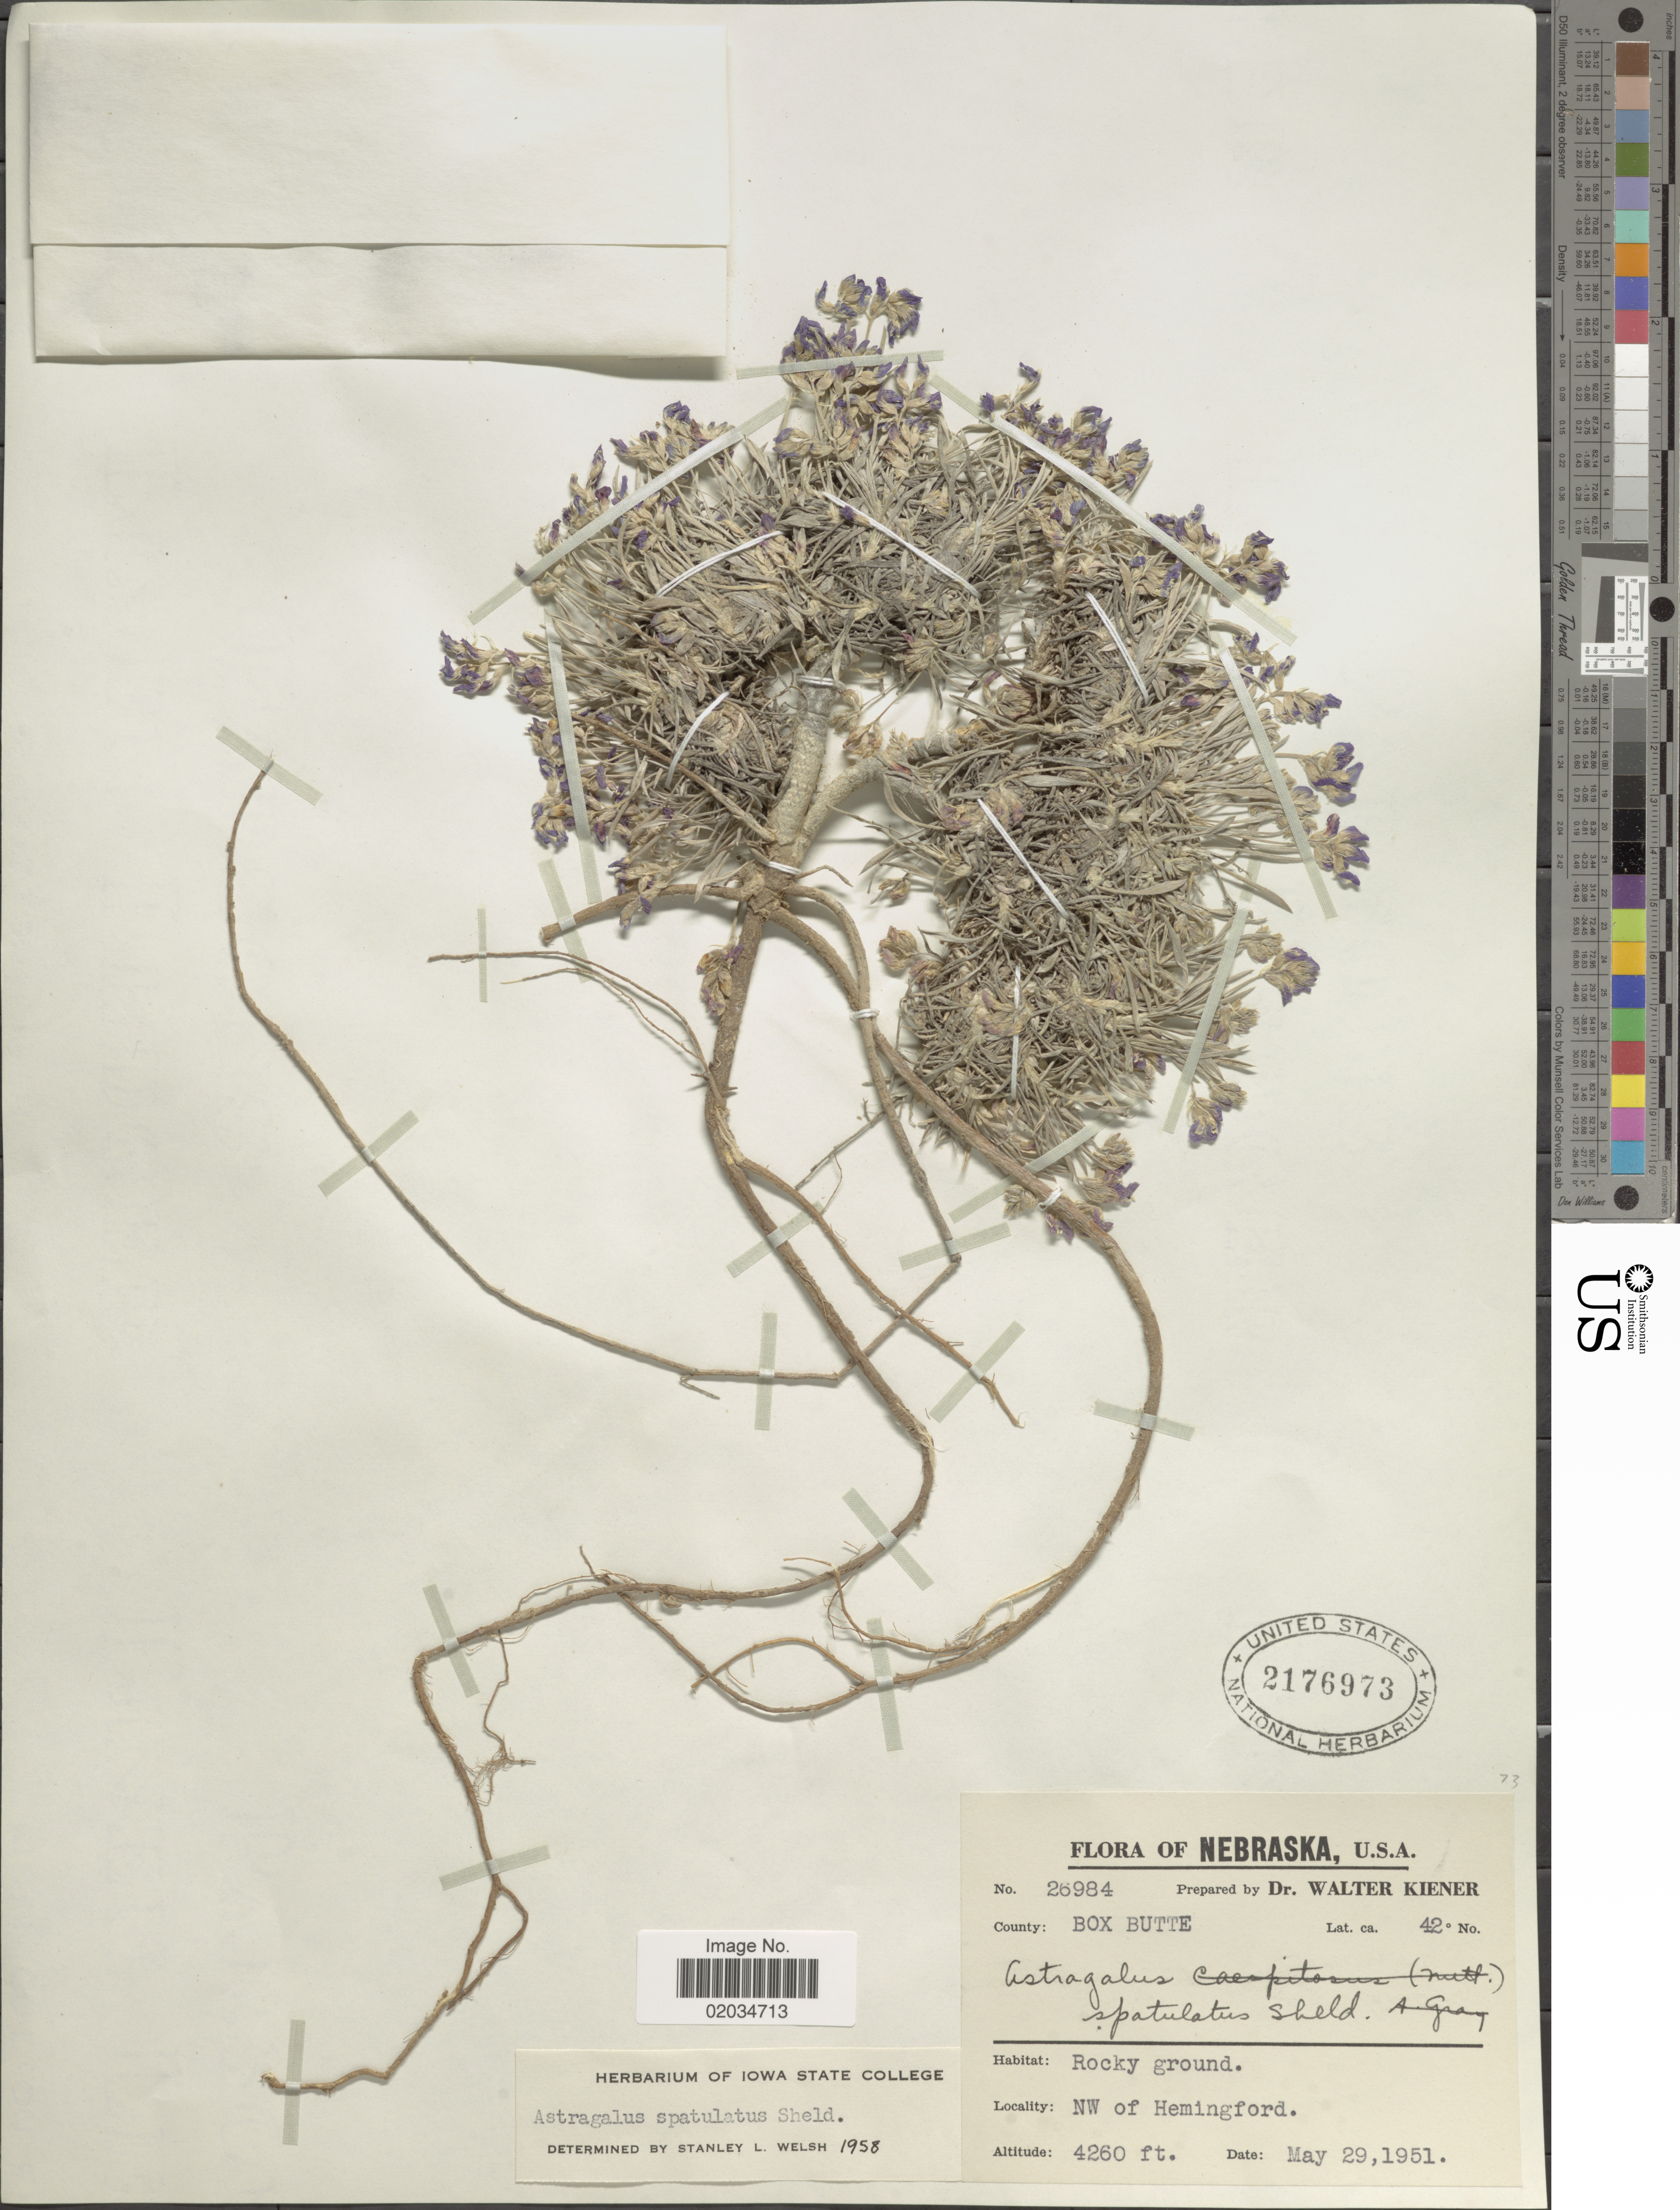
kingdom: Plantae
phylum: Tracheophyta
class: Magnoliopsida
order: Fabales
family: Fabaceae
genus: Astragalus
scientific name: Astragalus sparsiflorus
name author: A. Gray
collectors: W. Kiener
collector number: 26984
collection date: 1951-05-29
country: United States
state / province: Nebraska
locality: County: Box Butte. NW of Hemingford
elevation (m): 1298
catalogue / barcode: US 2176973